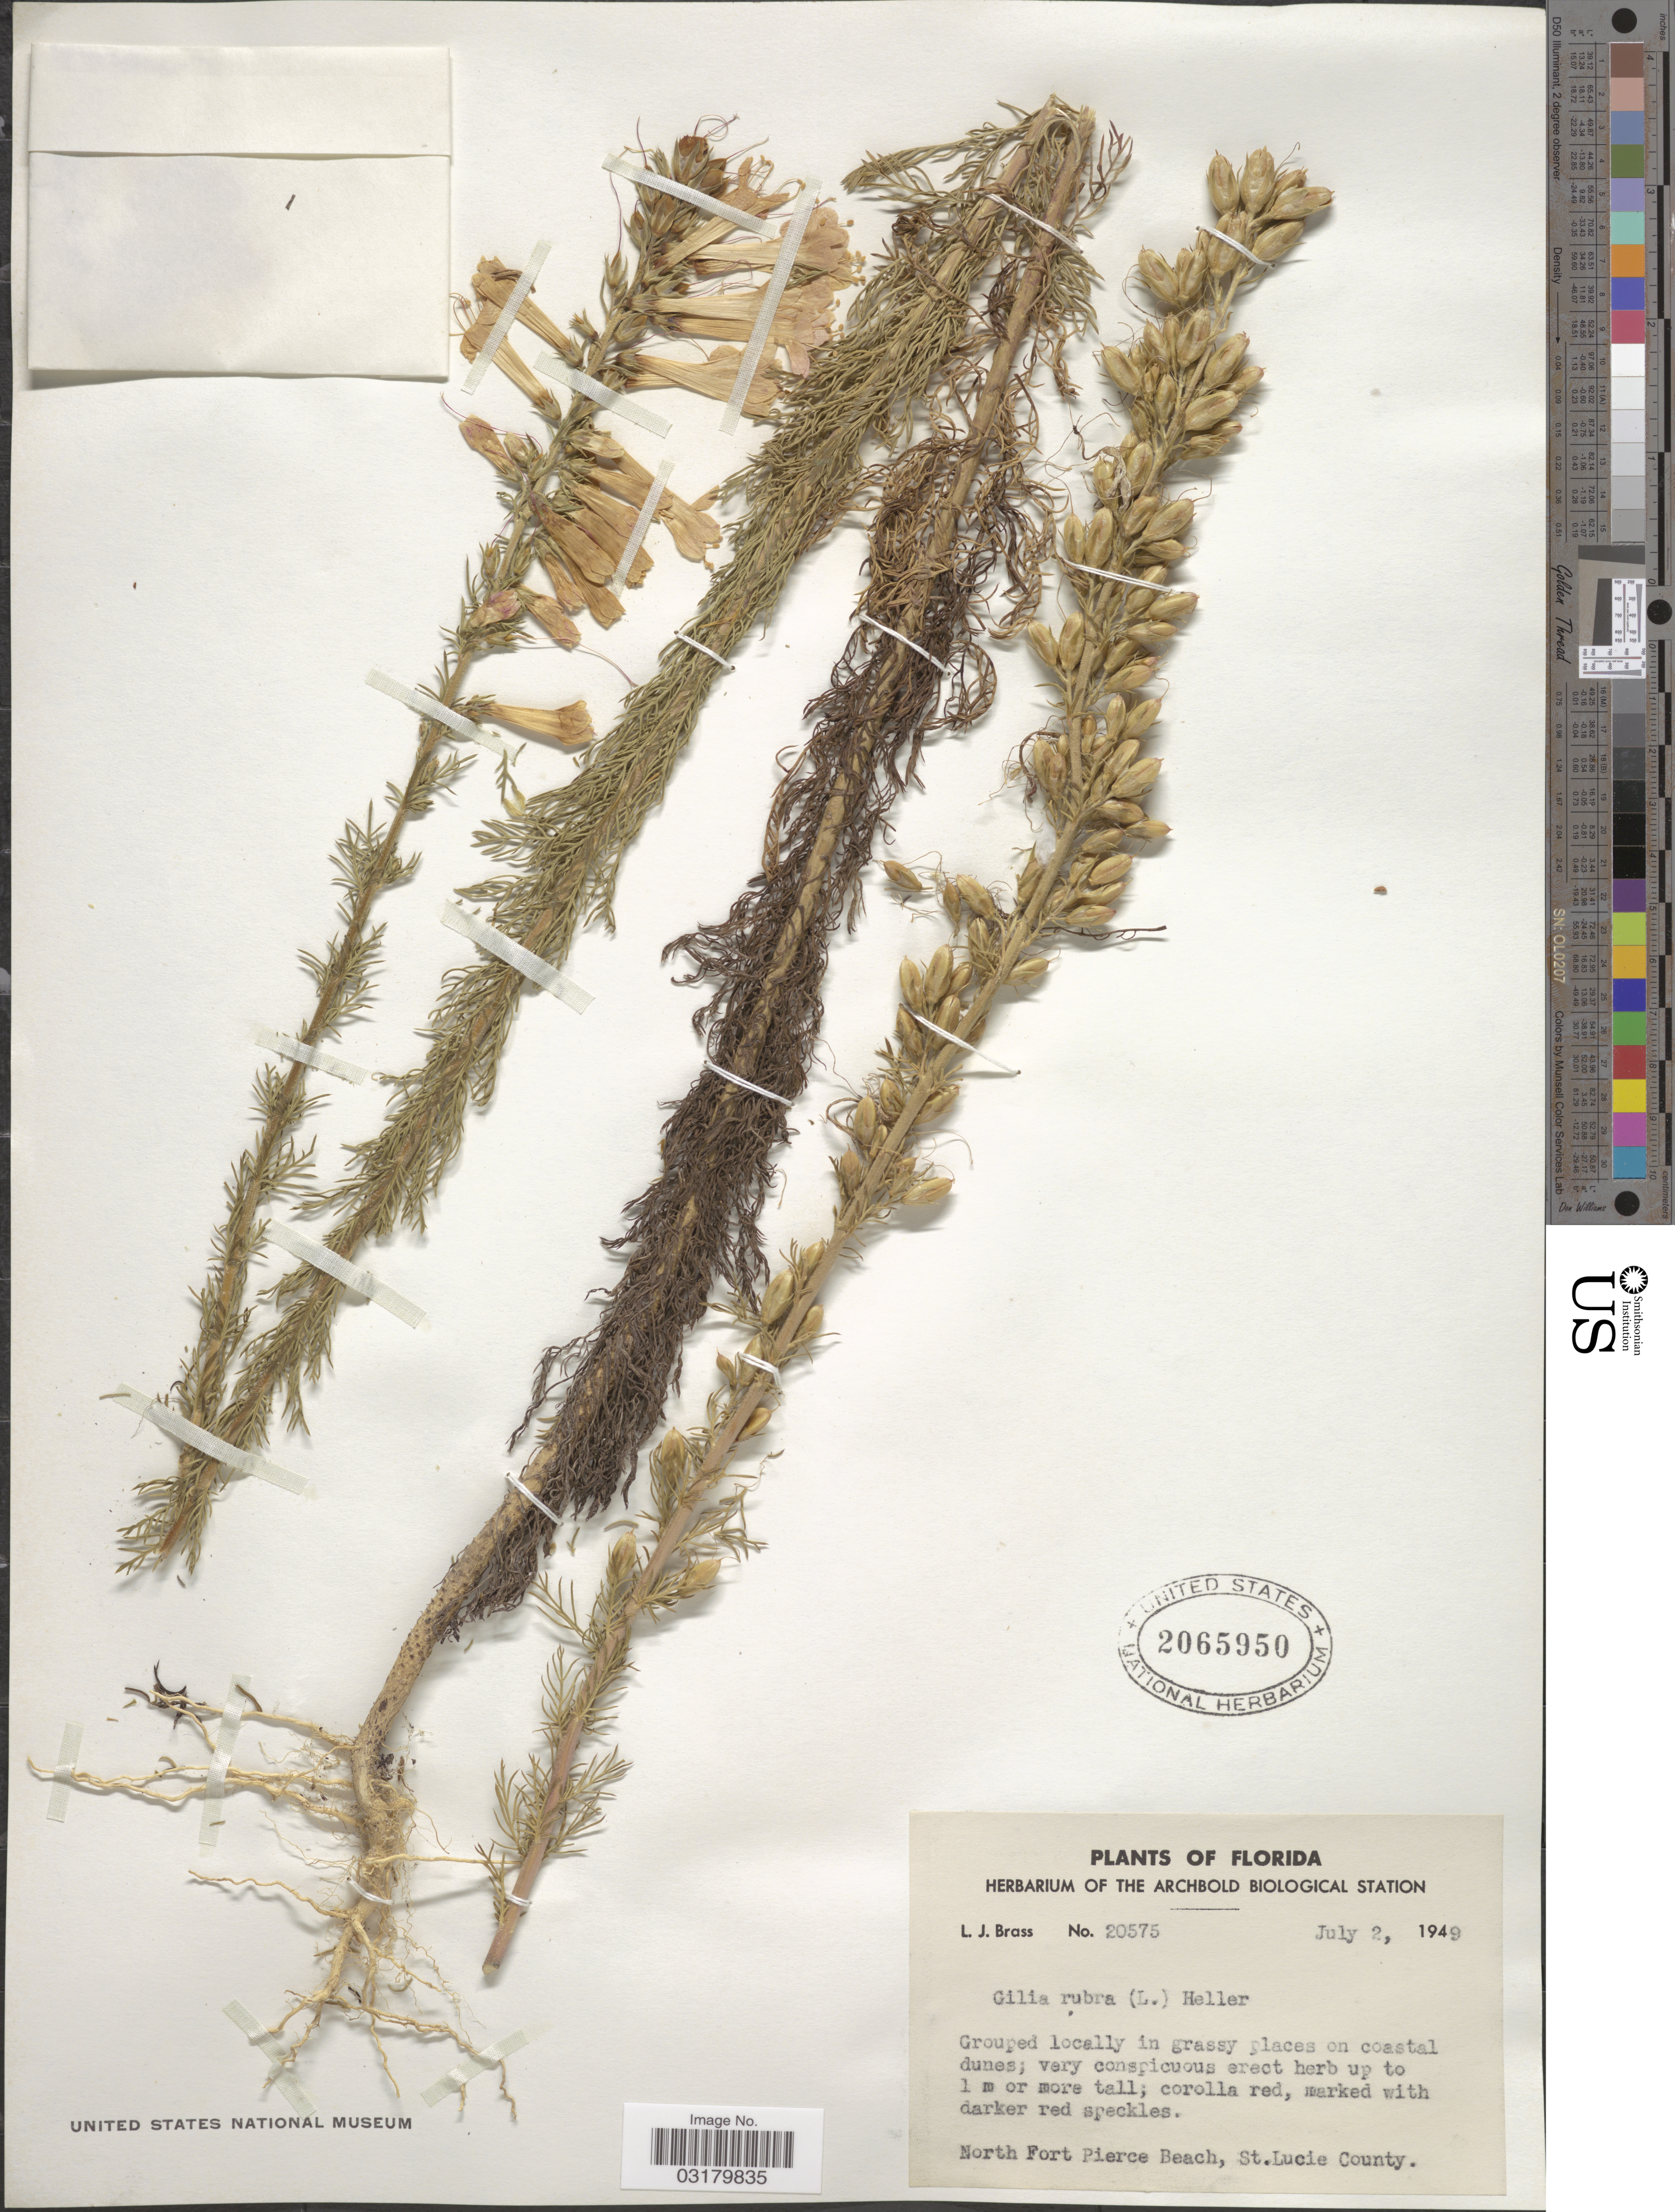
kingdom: Plantae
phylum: Tracheophyta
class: Magnoliopsida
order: Ericales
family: Polemoniaceae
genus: Ipomopsis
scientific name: Ipomopsis rubra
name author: (L.) Wherry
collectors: L. J. Brass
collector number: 20575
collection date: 1949-07-02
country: United States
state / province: Florida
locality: North Fort Pierce Beach, St. Lucie County.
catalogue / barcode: US 2065950